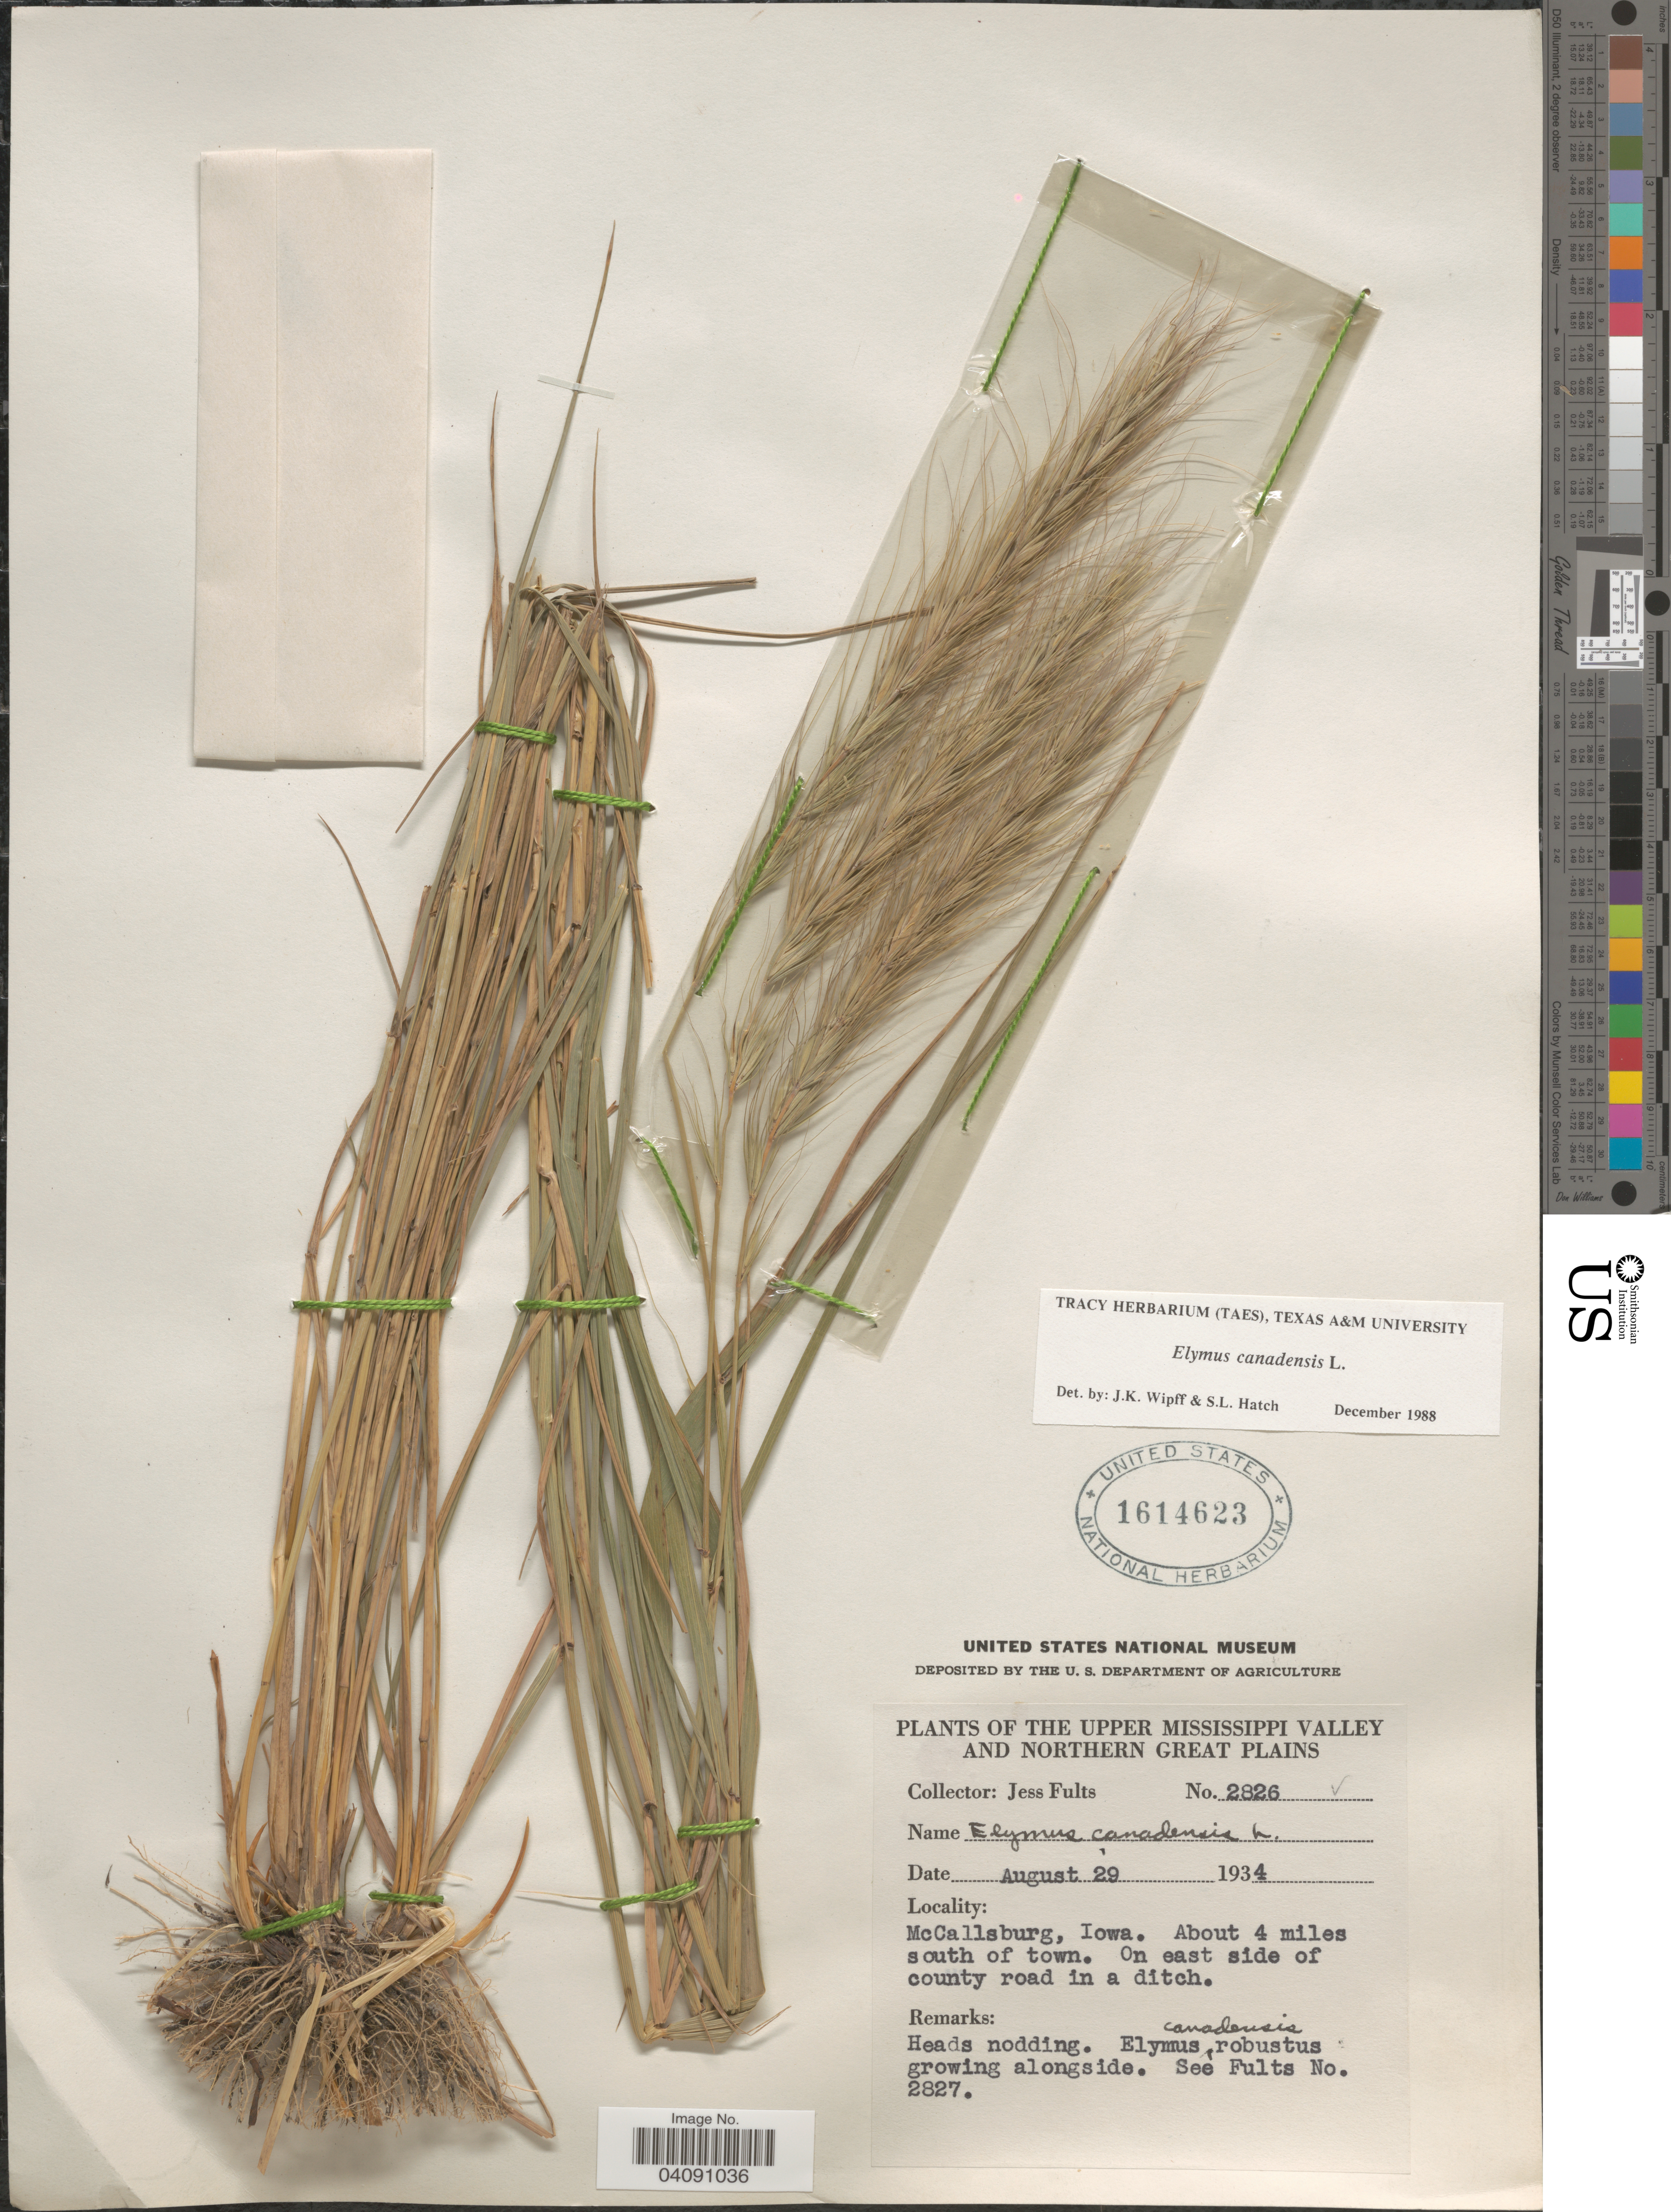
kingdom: Plantae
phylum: Tracheophyta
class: Liliopsida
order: Poales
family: Poaceae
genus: Elymus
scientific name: Elymus canadensis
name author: L.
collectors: J. Fults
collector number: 2826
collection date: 1934-08-29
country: United States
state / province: Iowa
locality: Upper Mississippi Valley and Northern Great Plains. McCallsburg. About 4 miles south of town. On east side of county road in a ditch.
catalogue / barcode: US 1614623